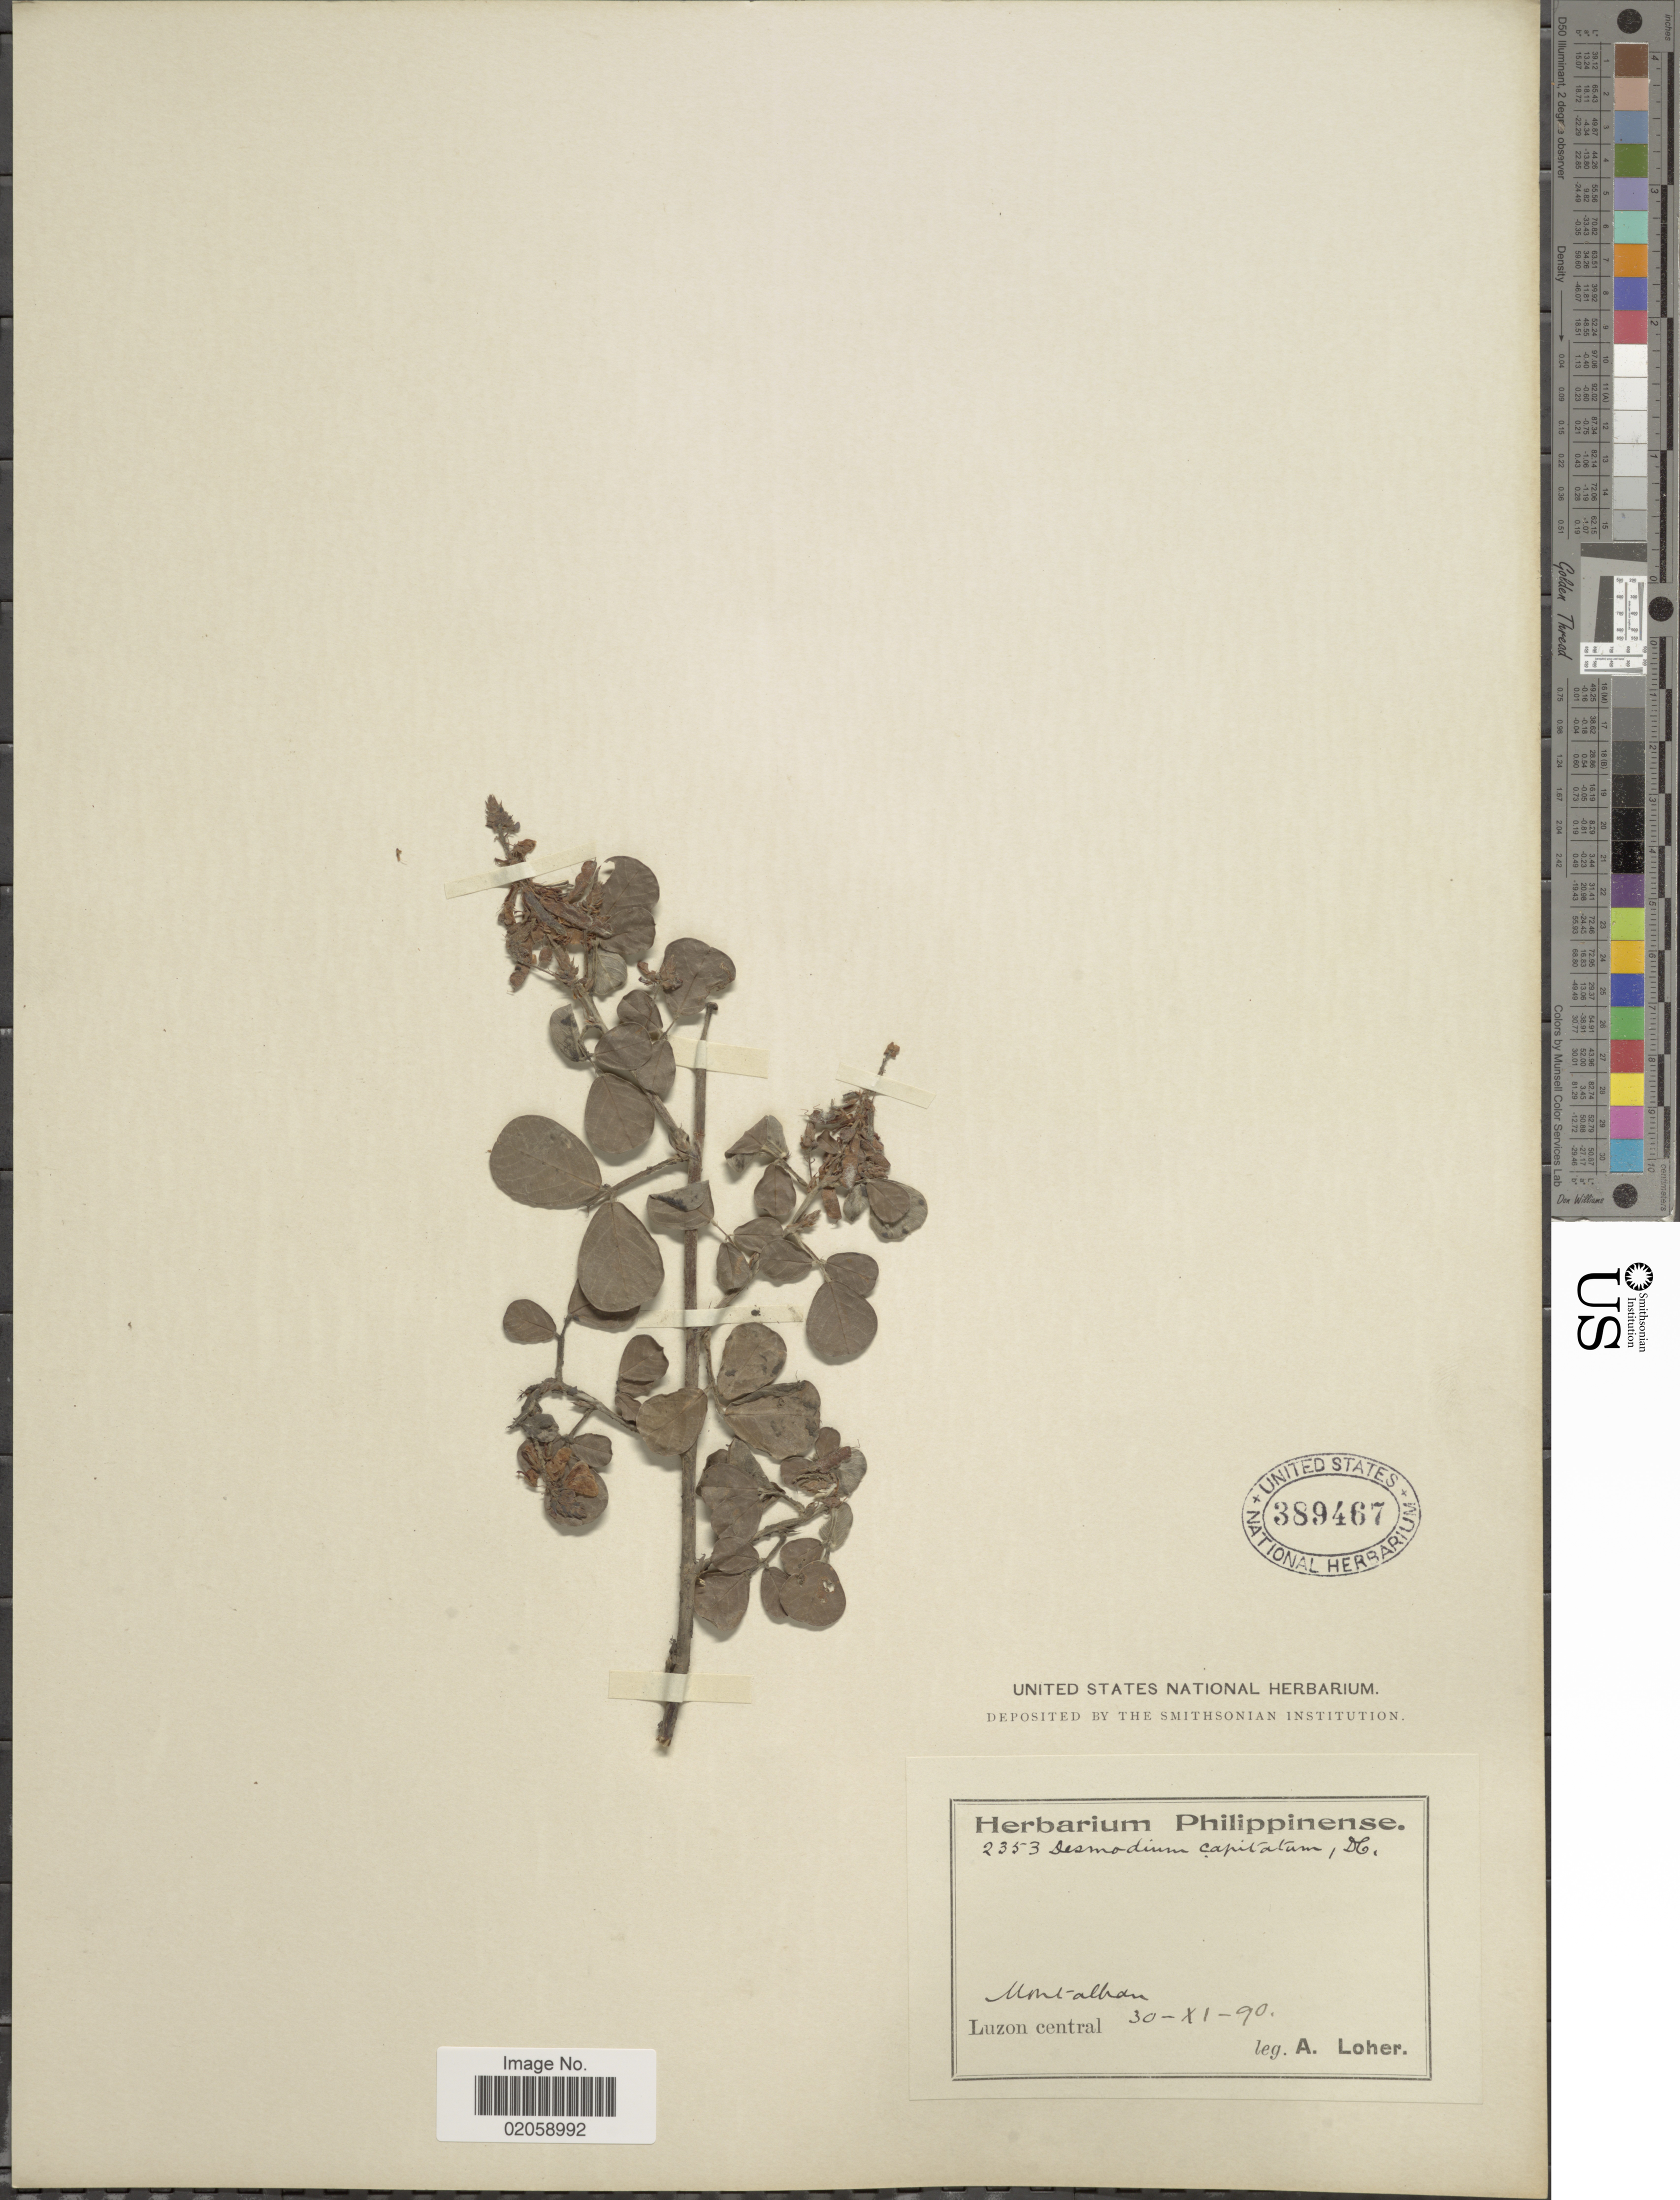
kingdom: Plantae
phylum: Tracheophyta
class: Magnoliopsida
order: Fabales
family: Fabaceae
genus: Grona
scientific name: Grona retroflexa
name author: (L.) H. Ohashi & K. Ohashi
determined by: Strong, Mark T., (BOT), Smithsonian Institution - National Museum of Natural History (UNITED STATES)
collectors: A. Loher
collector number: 2353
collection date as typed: Transcribed d/m/y: 30/11/90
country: Philippines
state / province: Central Luzon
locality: Montalban. Luzon central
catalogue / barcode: US 389467